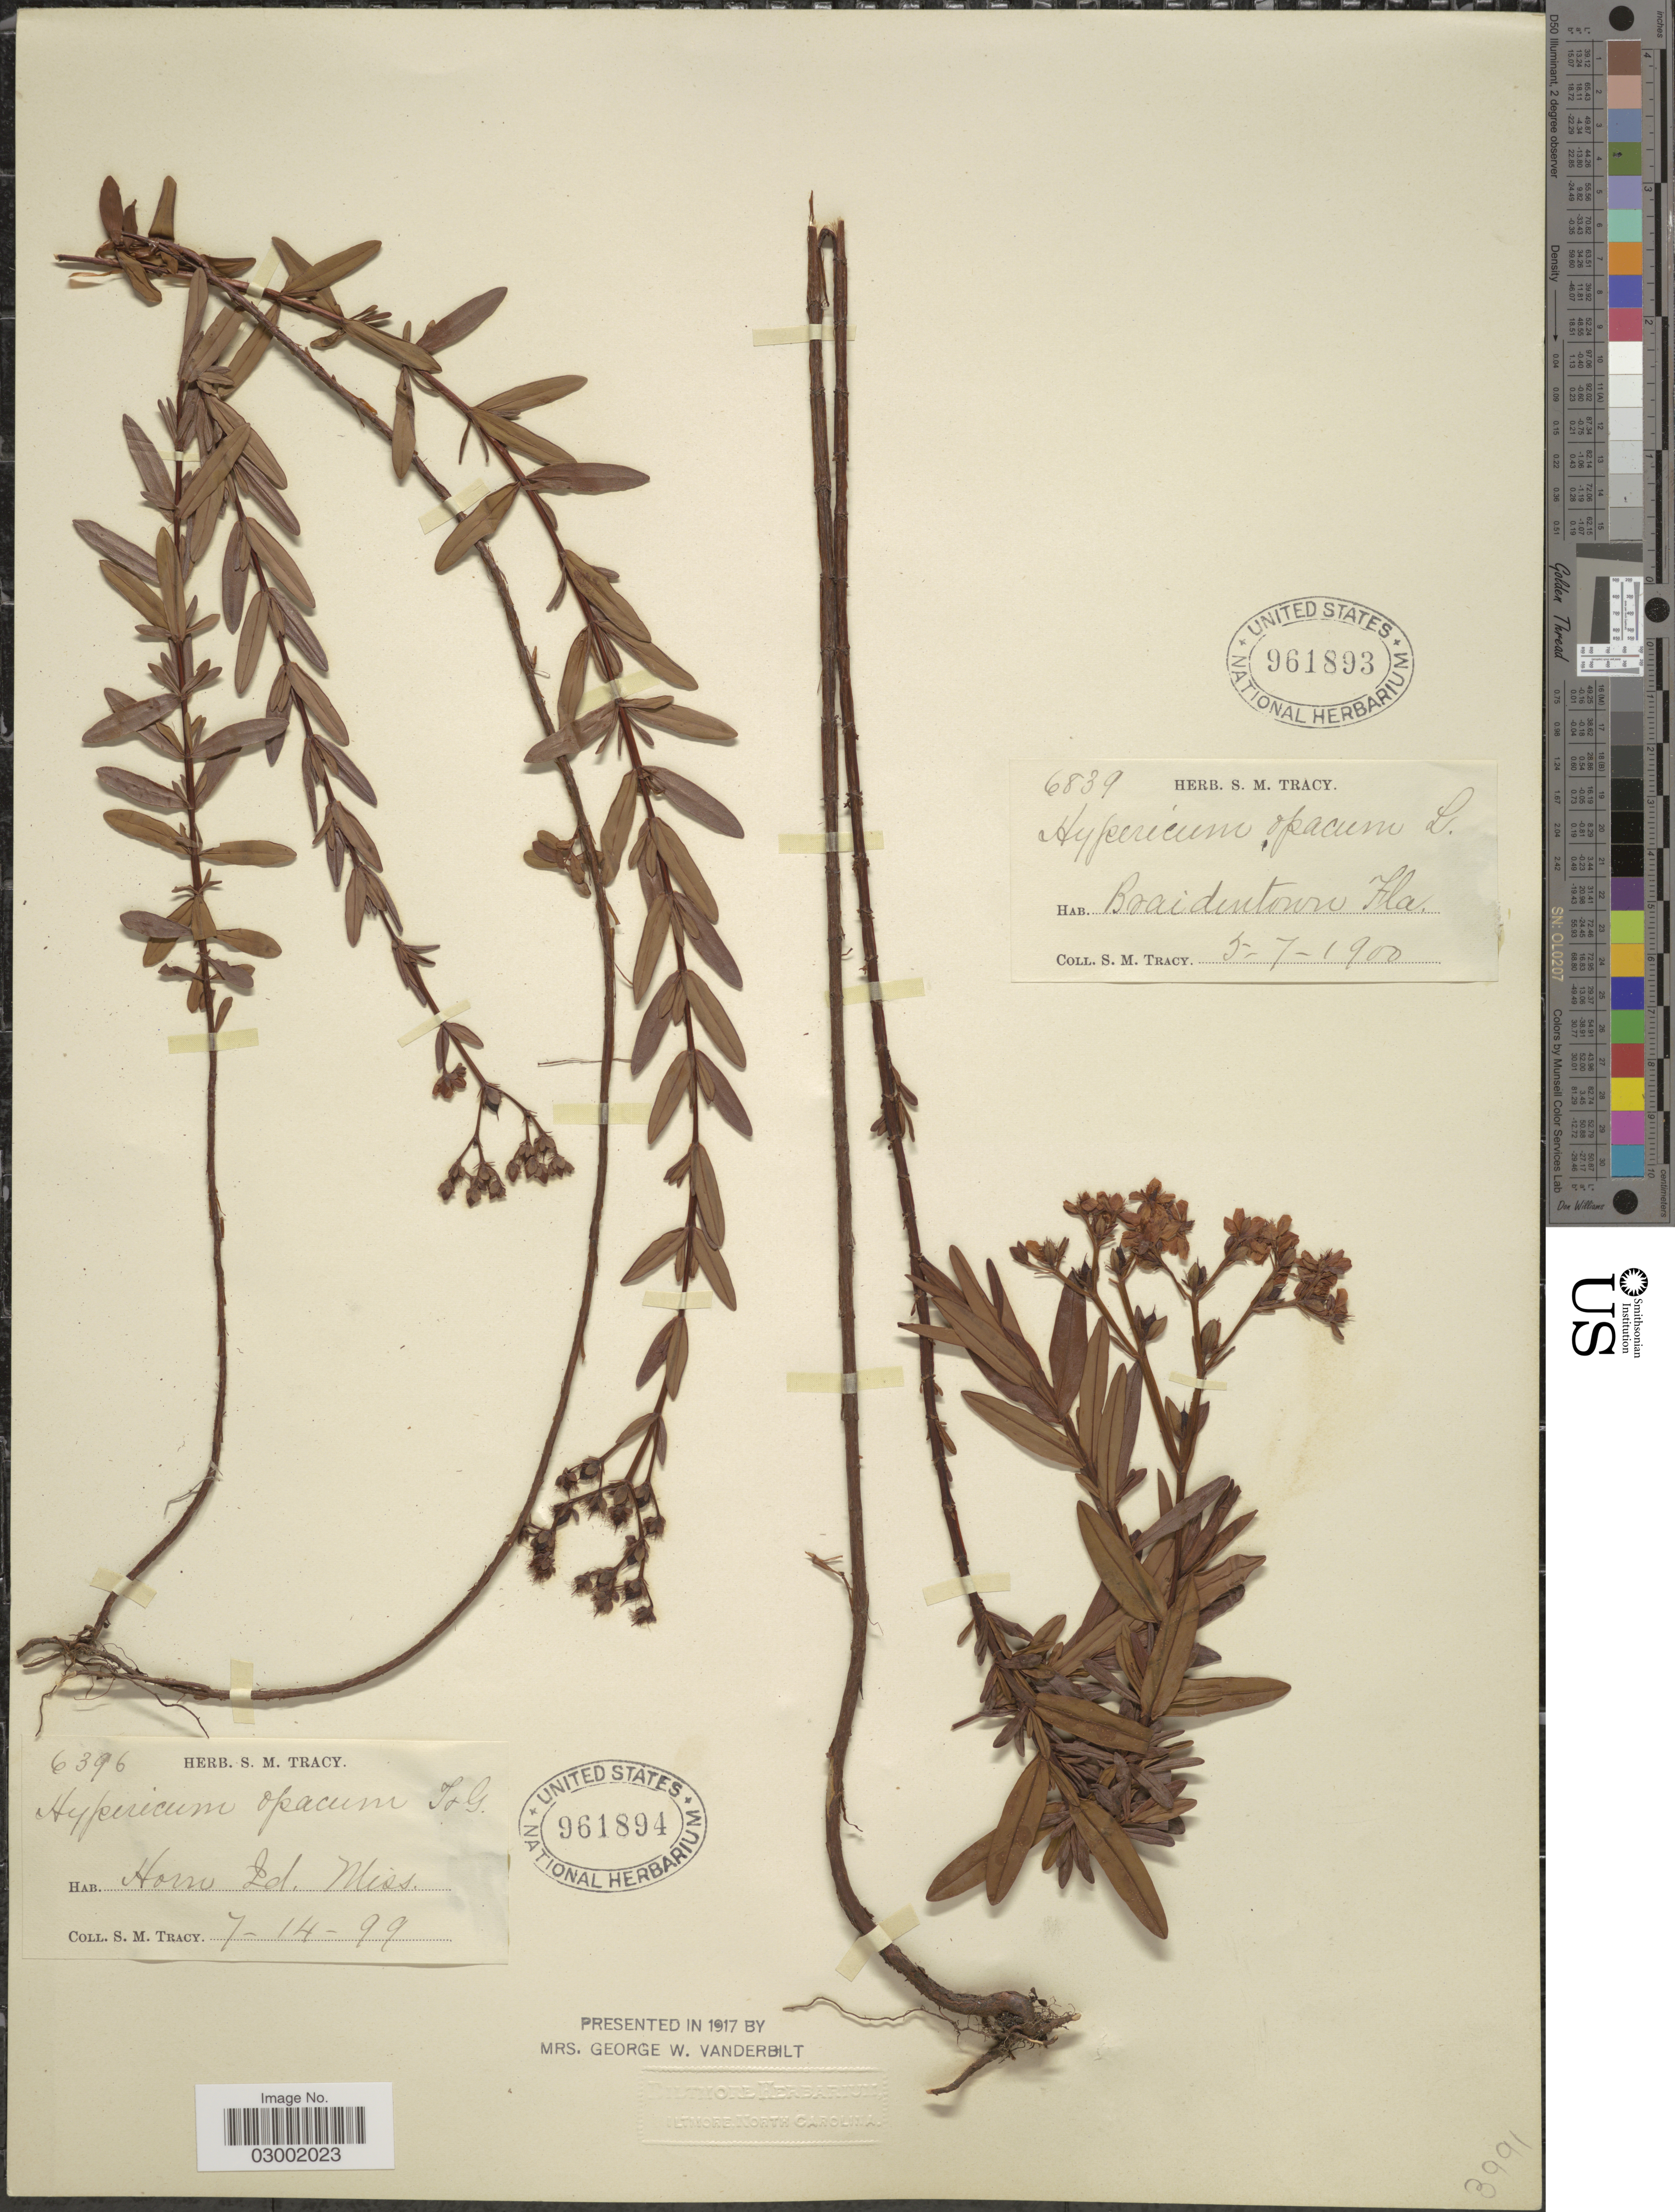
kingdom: Plantae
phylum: Tracheophyta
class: Magnoliopsida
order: Malpighiales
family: Hypericaceae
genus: Hypericum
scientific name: Hypericum opacum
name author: Torr. & A. Gray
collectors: S. M. Tracy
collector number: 6396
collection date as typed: Transcribed d/m/y: 14/7/99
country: United States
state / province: Mississippi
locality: Horn Id. Miss.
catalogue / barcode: US 961894-2